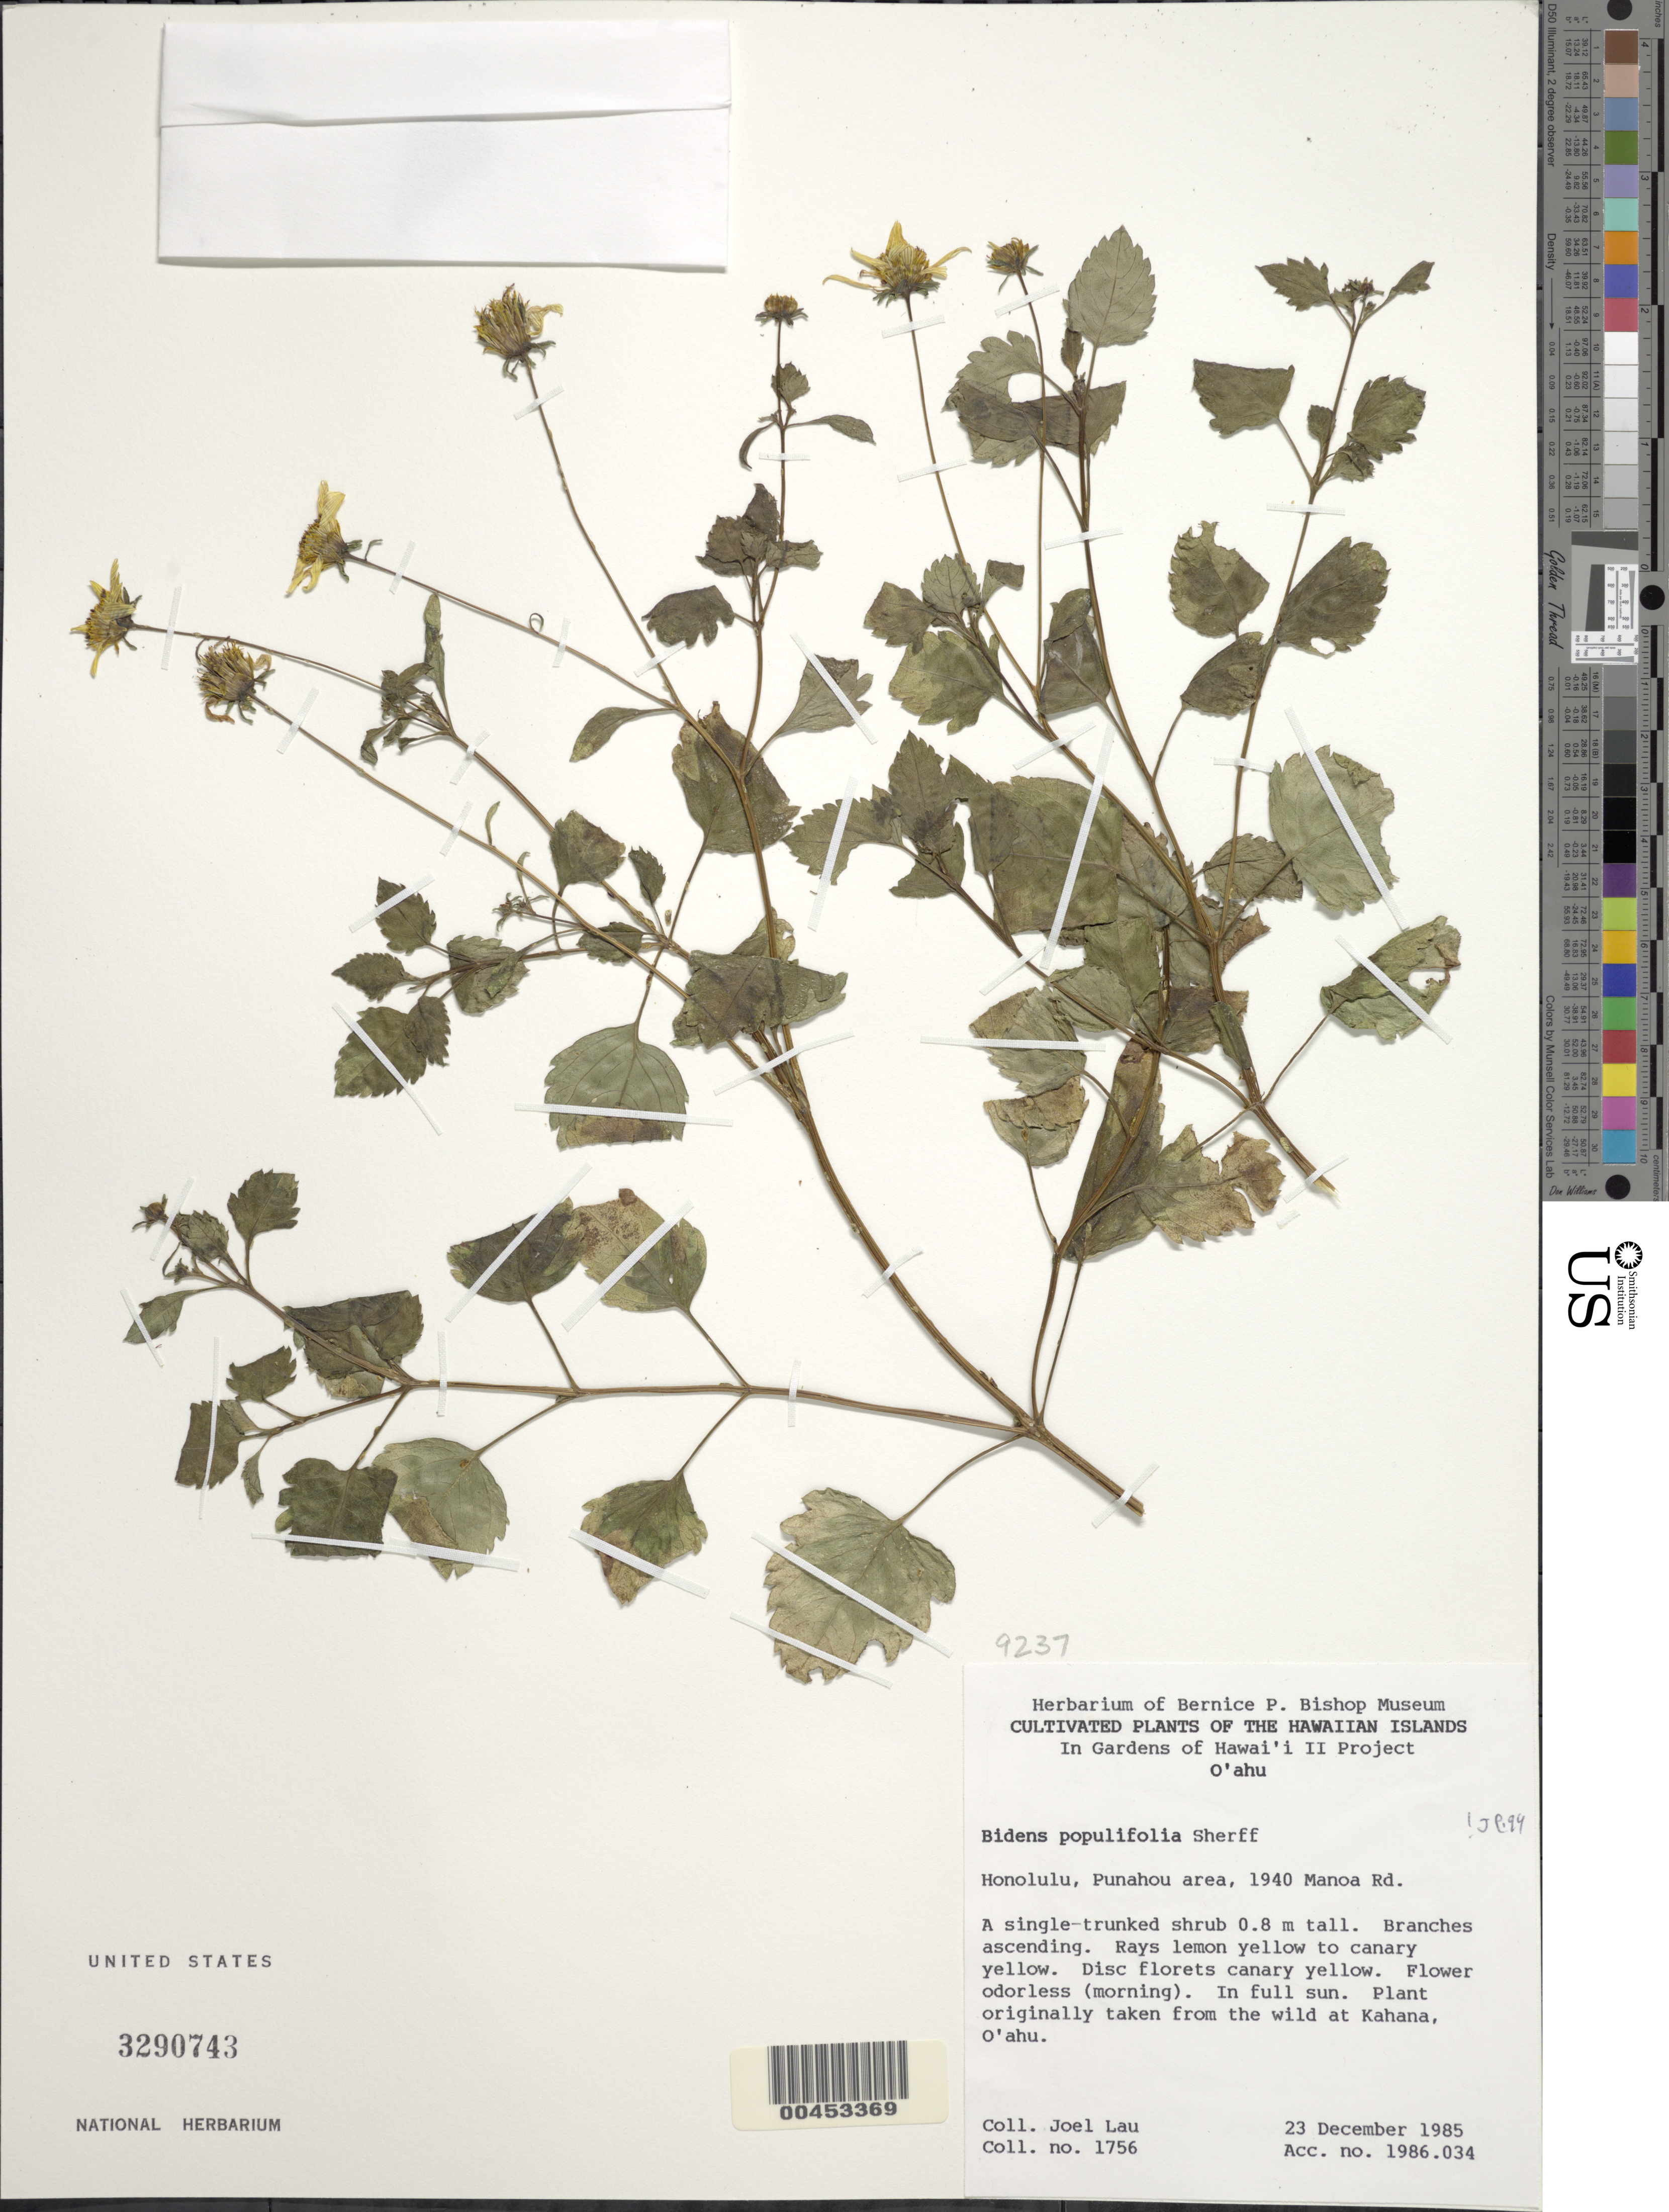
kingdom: Plantae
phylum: Tracheophyta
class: Magnoliopsida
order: Asterales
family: Asteraceae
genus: Bidens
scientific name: Bidens populifolia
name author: Sherff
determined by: Pruski, J. F.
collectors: J. Lau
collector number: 1756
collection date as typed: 23 Dec 1985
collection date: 1985-12-23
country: United States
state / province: Hawaii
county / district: Honolulu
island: Oahu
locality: Honolulu, Punahou area, 1940 Manoa Rd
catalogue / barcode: US 3290743